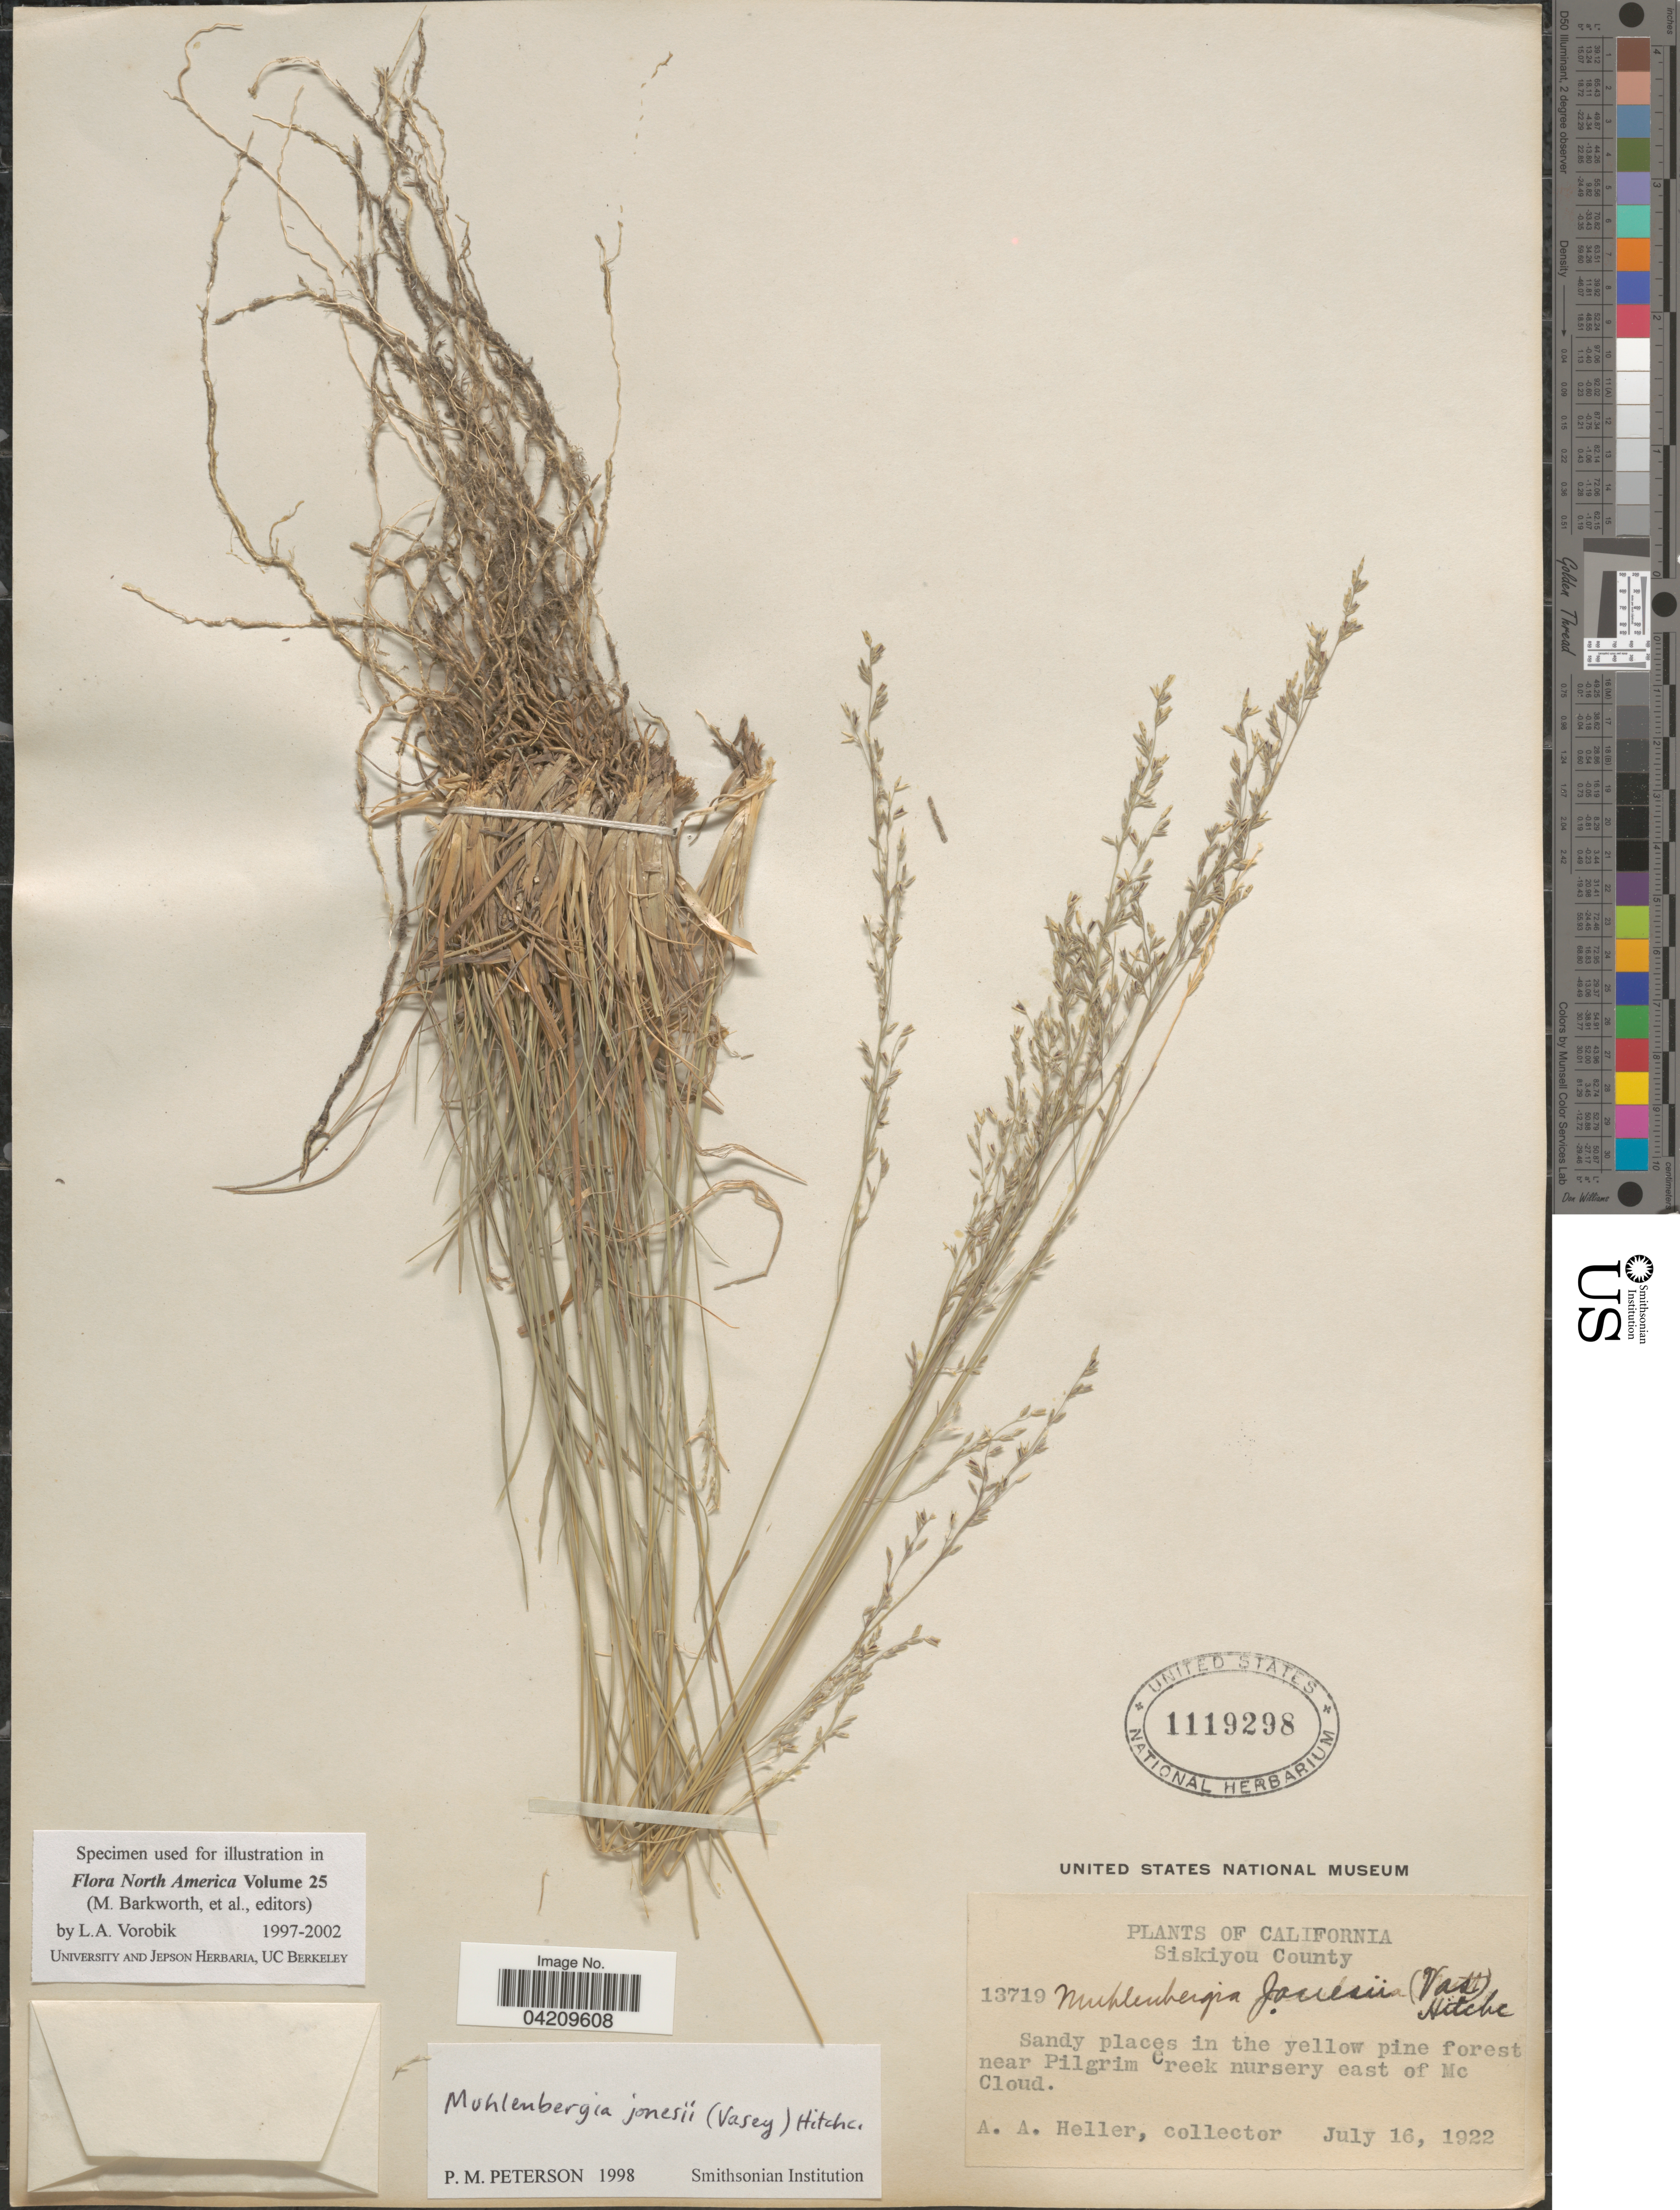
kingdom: Plantae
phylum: Tracheophyta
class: Liliopsida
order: Poales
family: Poaceae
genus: Muhlenbergia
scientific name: Muhlenbergia jonesii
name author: (Vasey) Hitchc.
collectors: A. A. Heller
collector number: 13719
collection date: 1922-07-16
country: United States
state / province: California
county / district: Siskiyou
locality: Siskiyou County. Sandy places in the yellow pine forest near Pilgrim Creek nursery east of Mc Cloud.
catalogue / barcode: US 1119298